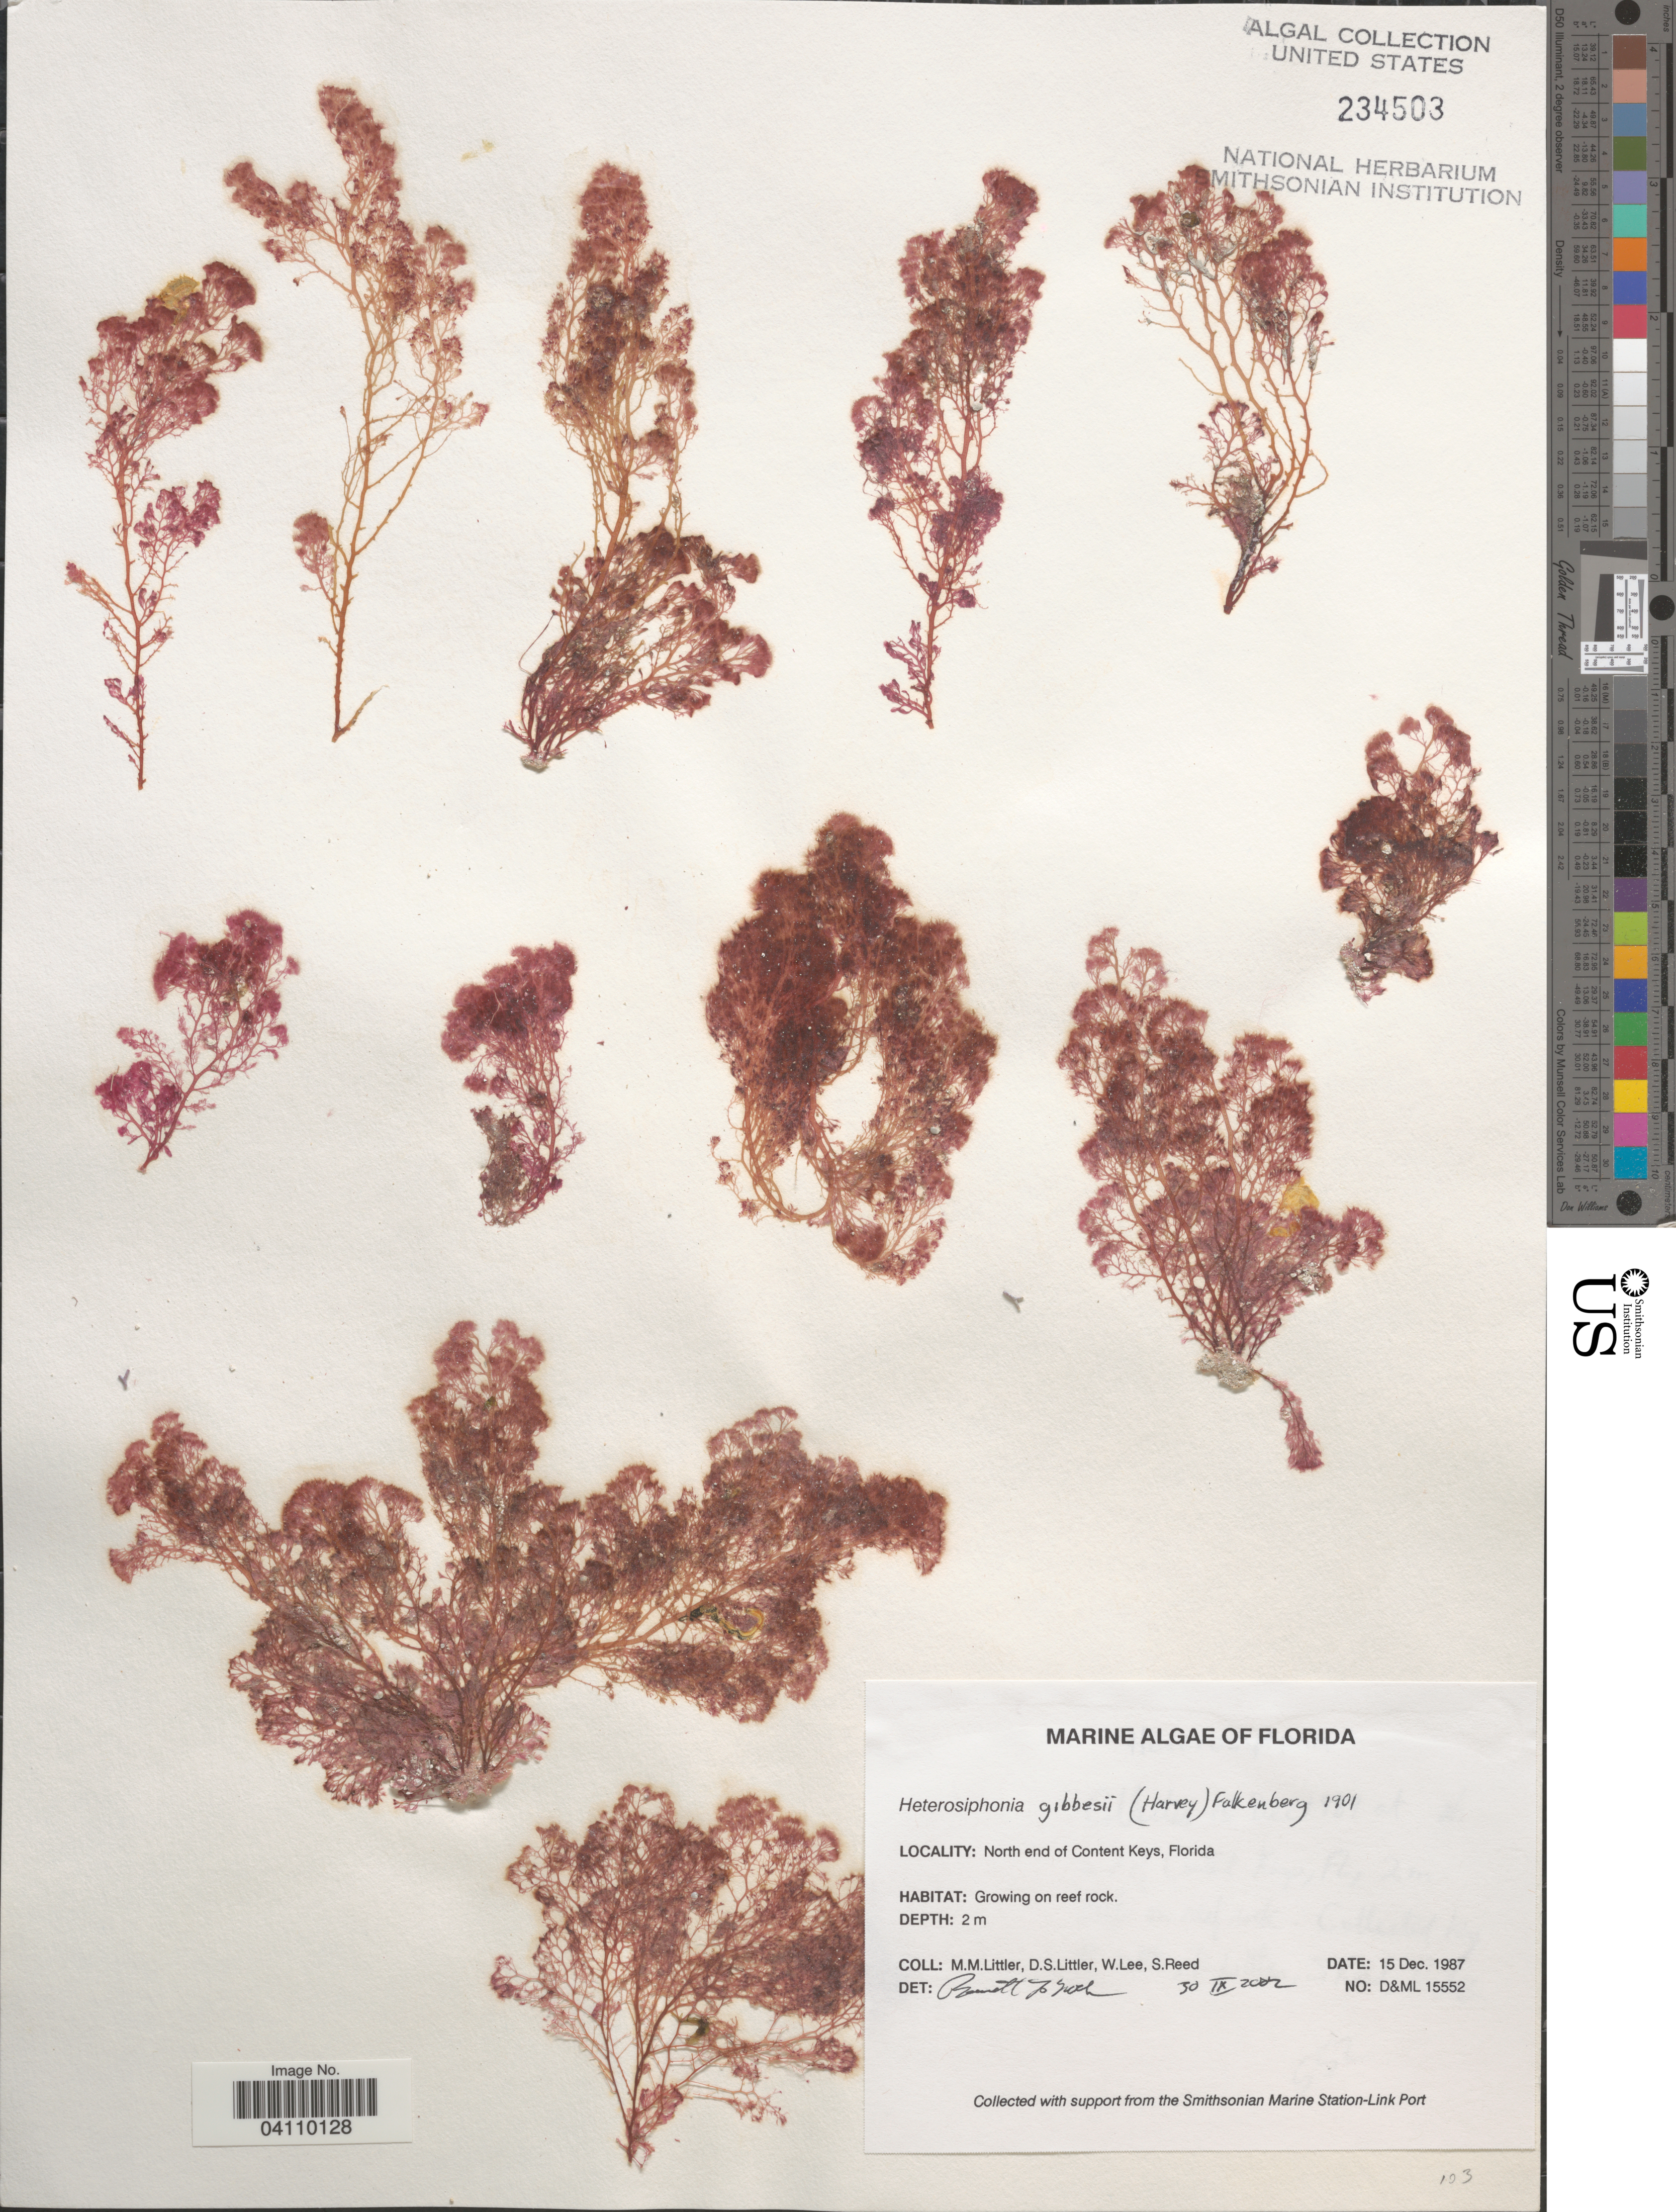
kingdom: Plantae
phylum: Rhodophyta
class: Florideophyceae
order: Ceramiales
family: Dasyaceae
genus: Heterosiphonia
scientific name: Heterosiphonia gibbesii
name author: (Harv.)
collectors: D. S. Littler, W. Lee & S. Reed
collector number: D&ML15552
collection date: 1987-12-15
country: United States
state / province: Florida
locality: North end of Content Keys.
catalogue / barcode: US 234503